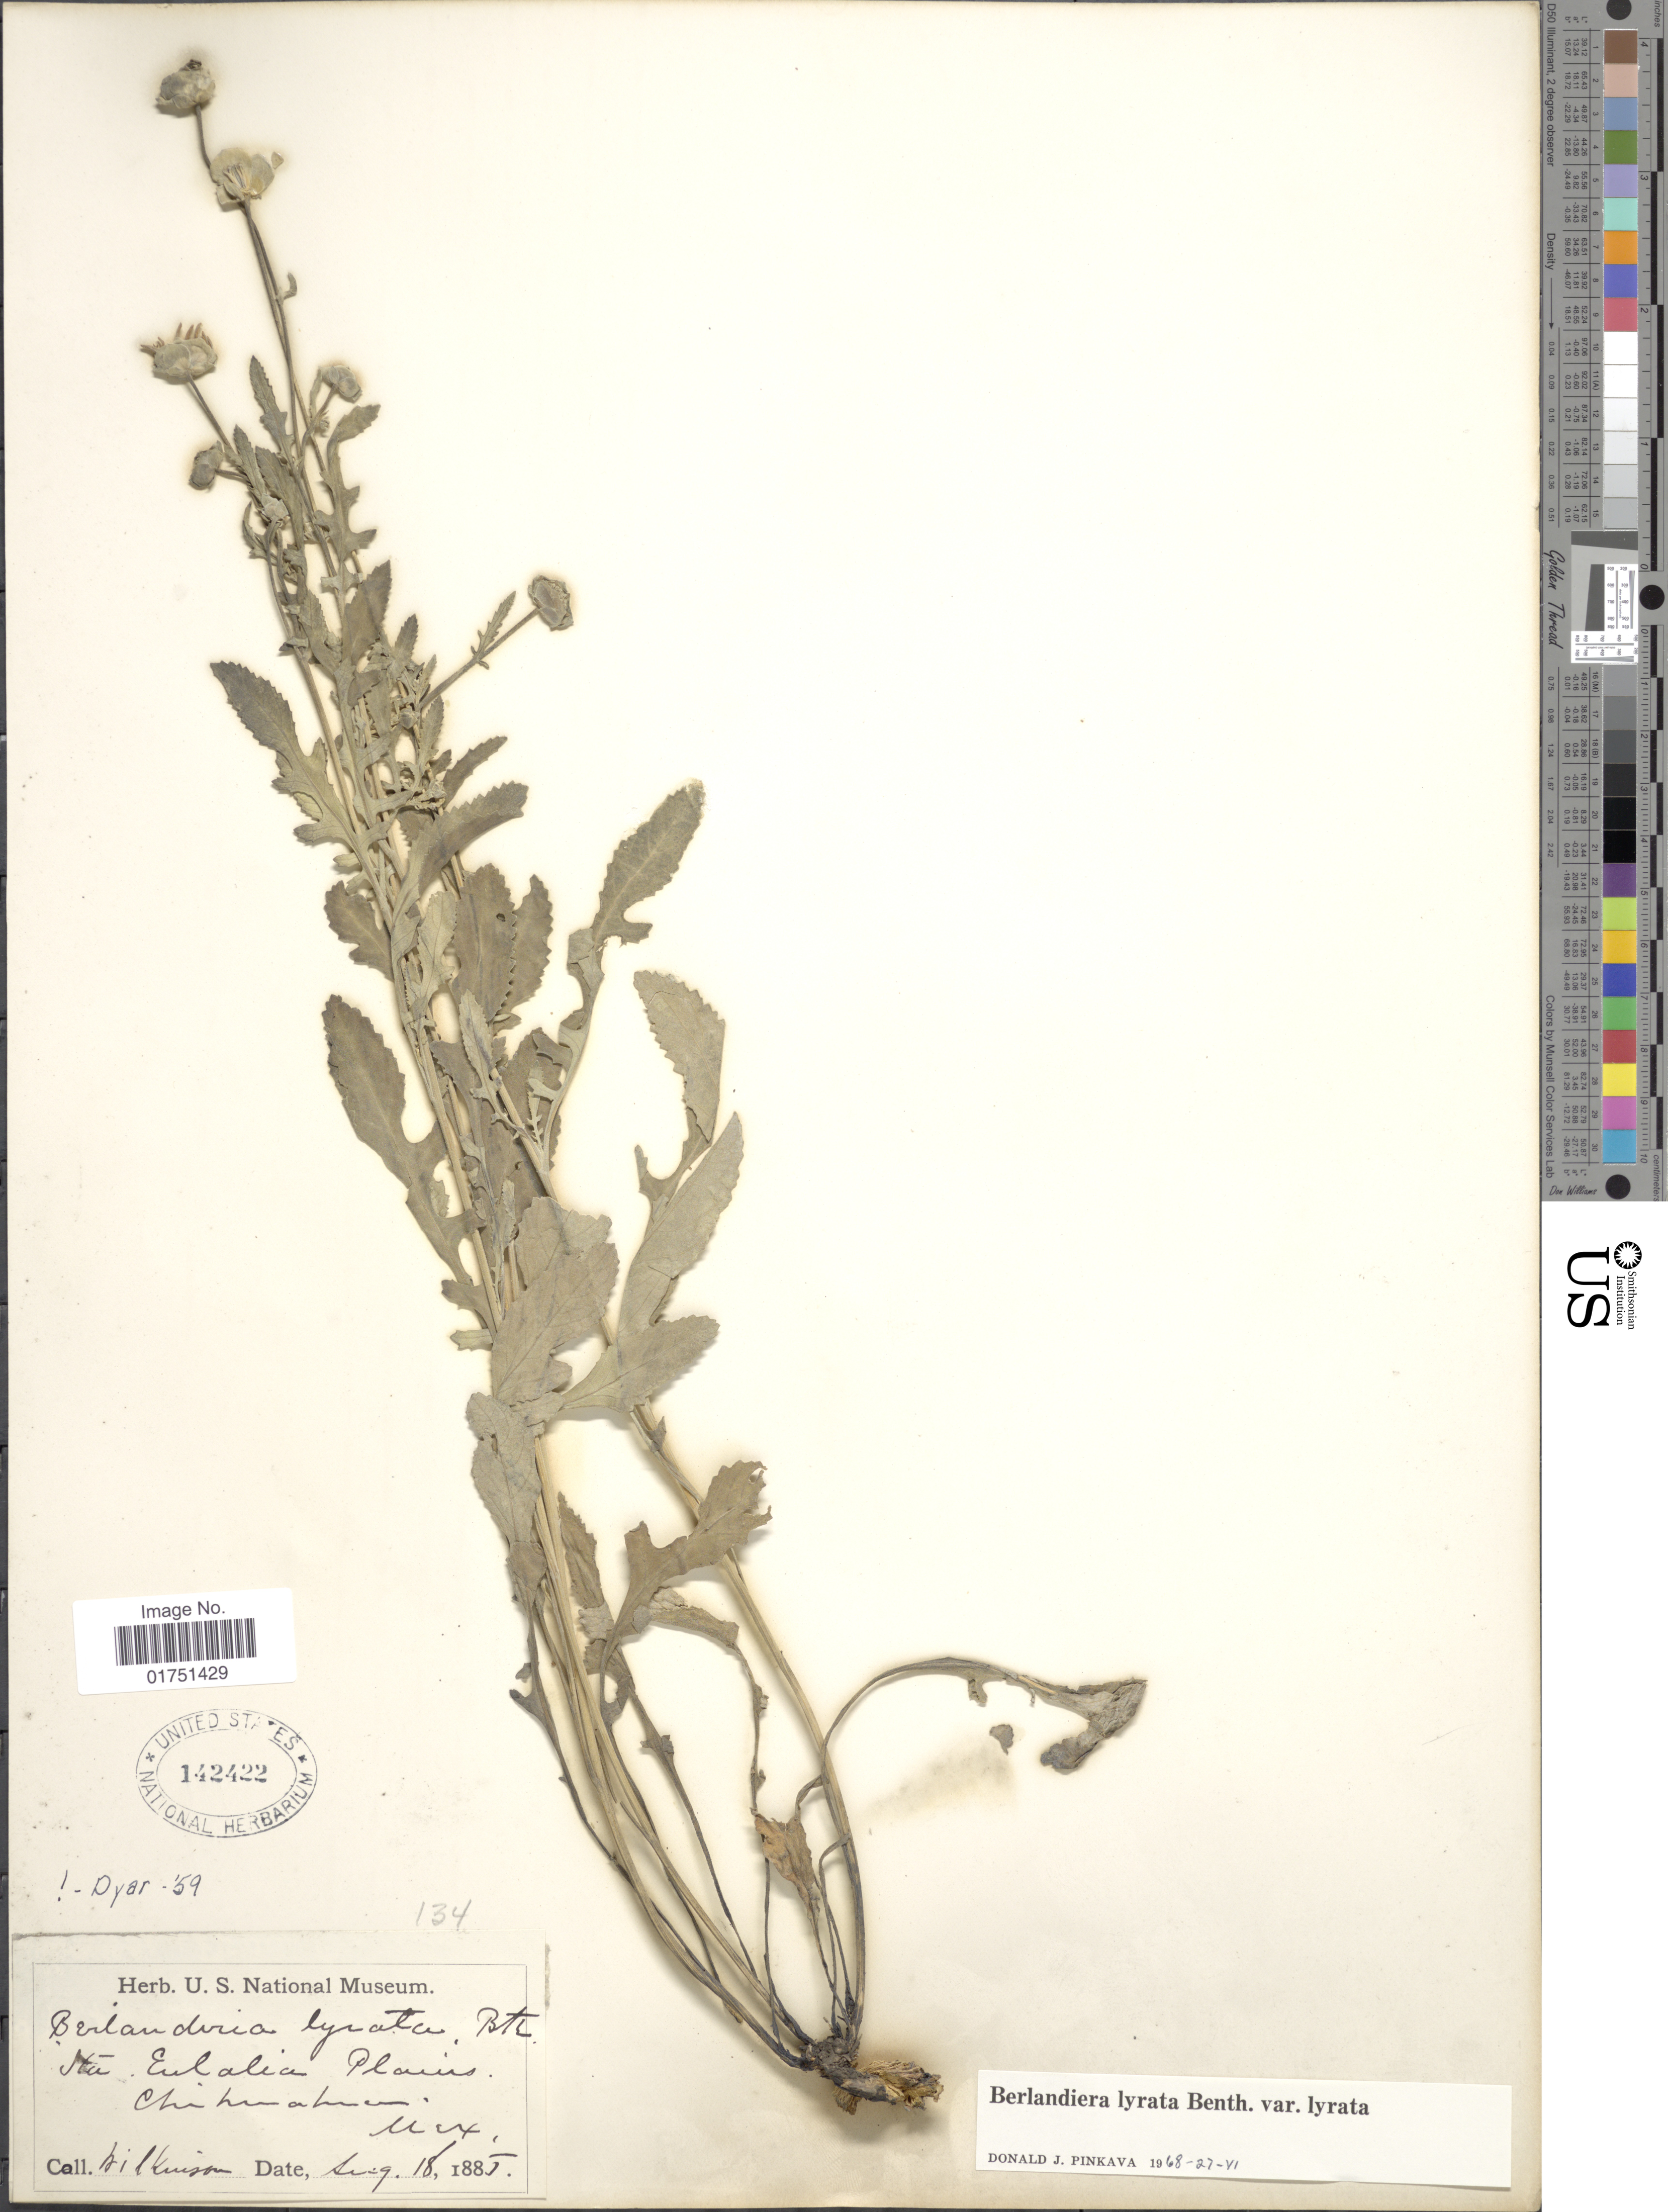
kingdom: Plantae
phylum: Tracheophyta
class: Magnoliopsida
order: Asterales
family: Asteraceae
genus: Berlandiera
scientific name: Berlandiera lyrata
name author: Benth.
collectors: Wilkinson, --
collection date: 1885-08-18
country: Mexico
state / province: Chihuahua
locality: Eulalia Plains. Chihuahua, Mex.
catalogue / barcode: US 142422